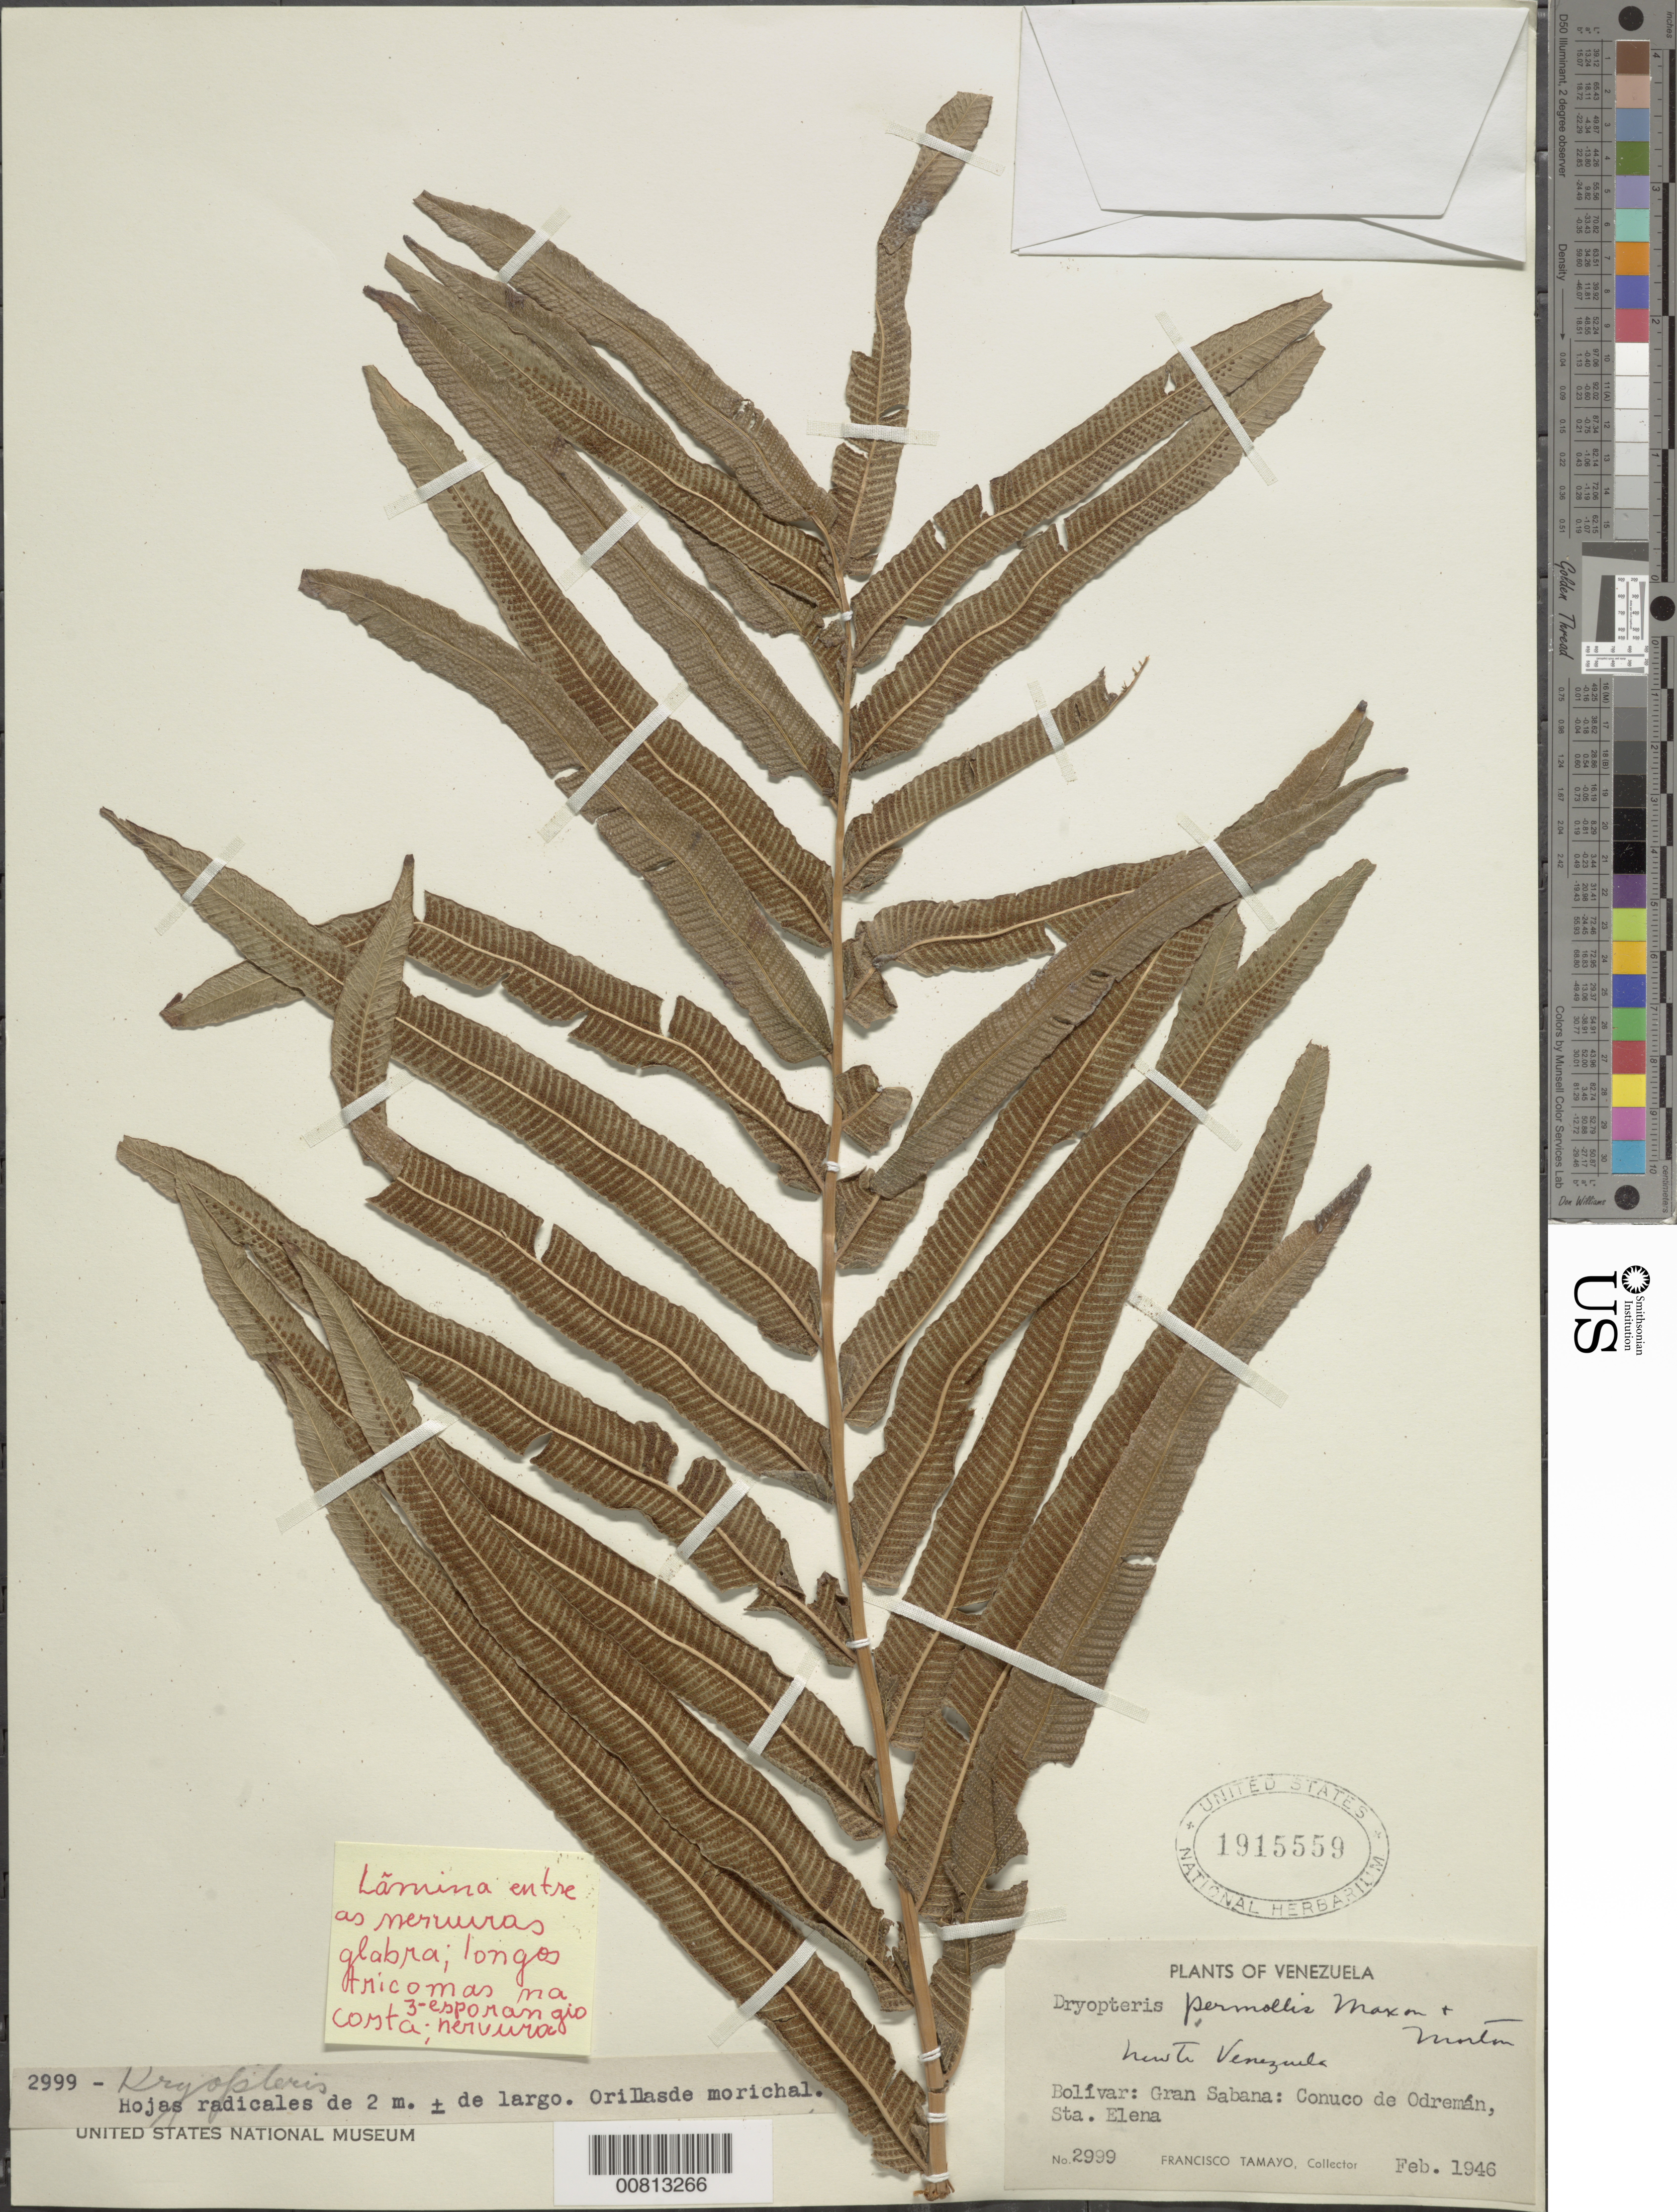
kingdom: Plantae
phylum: Tracheophyta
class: Polypodiopsida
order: Polypodiales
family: Thelypteridaceae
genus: Meniscium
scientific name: Meniscium arborescens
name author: Humb. & Bonpl. ex Willd.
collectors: F. Tamayo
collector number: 2999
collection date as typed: Feb-46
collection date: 1946-02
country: Venezuela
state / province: Bolívar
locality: Gran Sabana, Sta. Elena, Conuco de Odremán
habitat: Orillas de morichal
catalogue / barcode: US 1915559